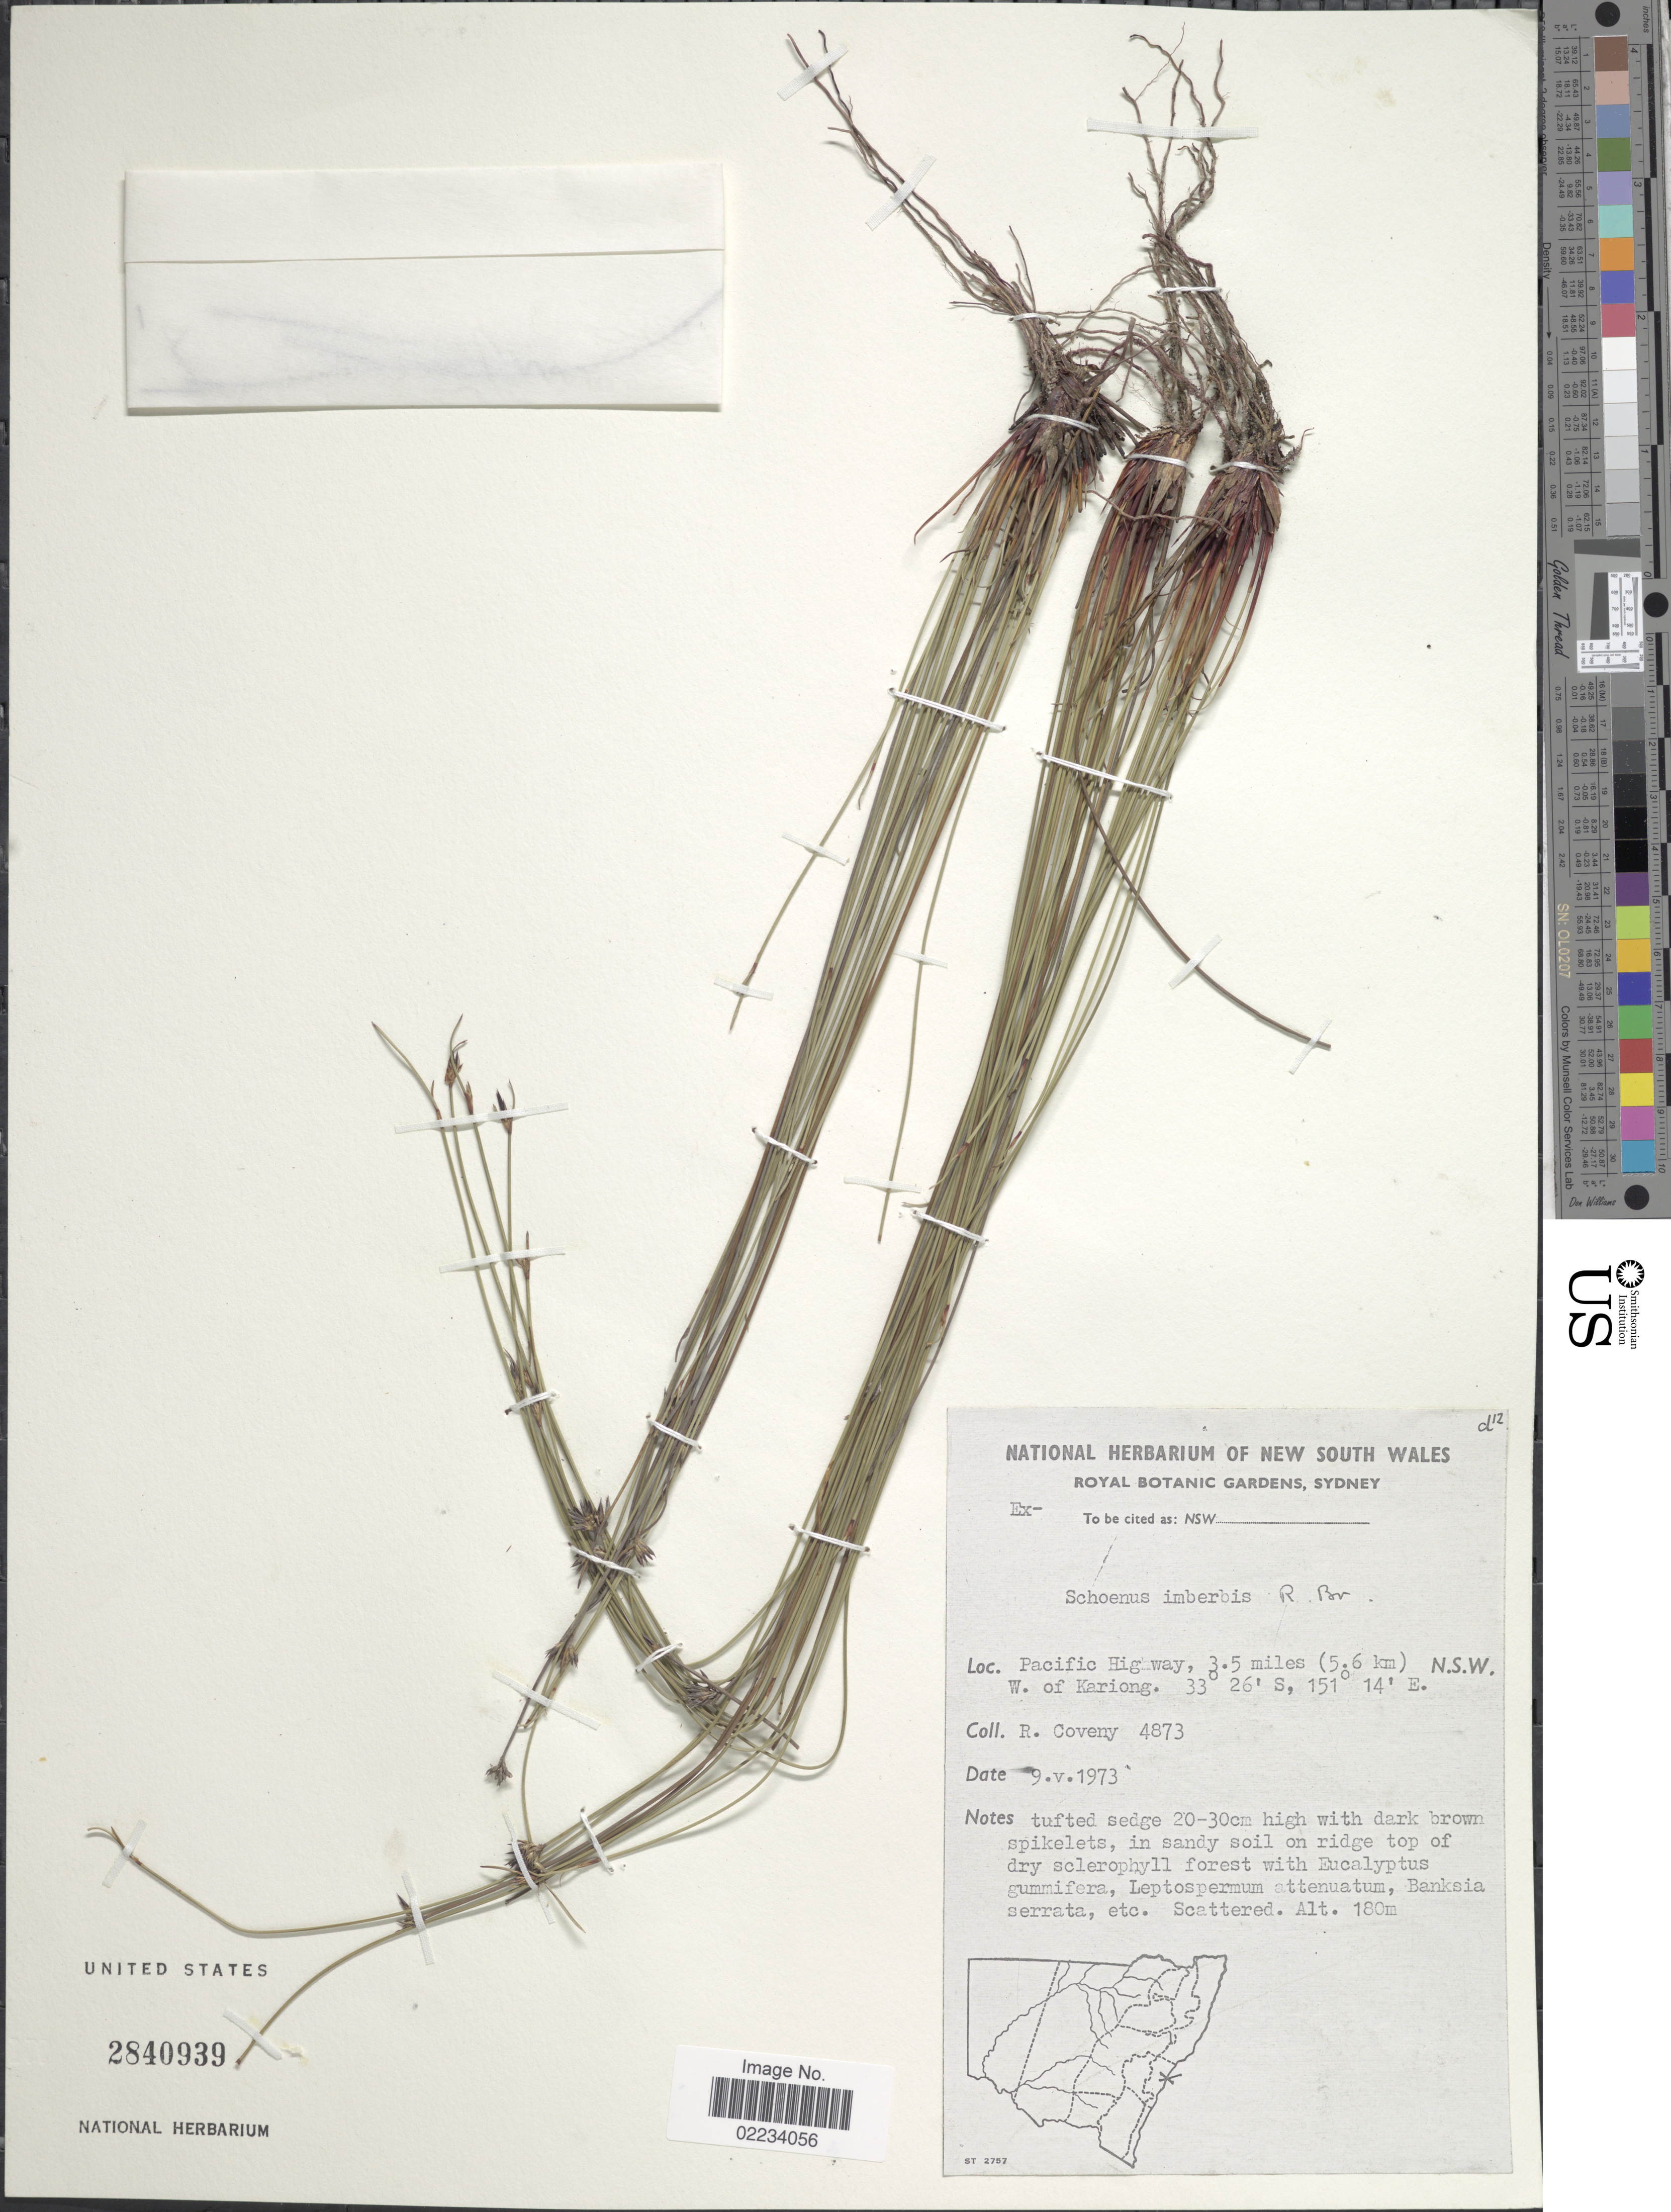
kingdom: Plantae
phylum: Tracheophyta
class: Liliopsida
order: Poales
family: Cyperaceae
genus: Schoenus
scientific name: Schoenus imberbis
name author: R. Br.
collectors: R. Coveny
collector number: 4873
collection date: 1973-05-09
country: Australia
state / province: New South Wales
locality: Pacific Highway, 3.5 miles (5.6 km), W. of Kariong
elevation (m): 180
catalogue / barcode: US 2840939